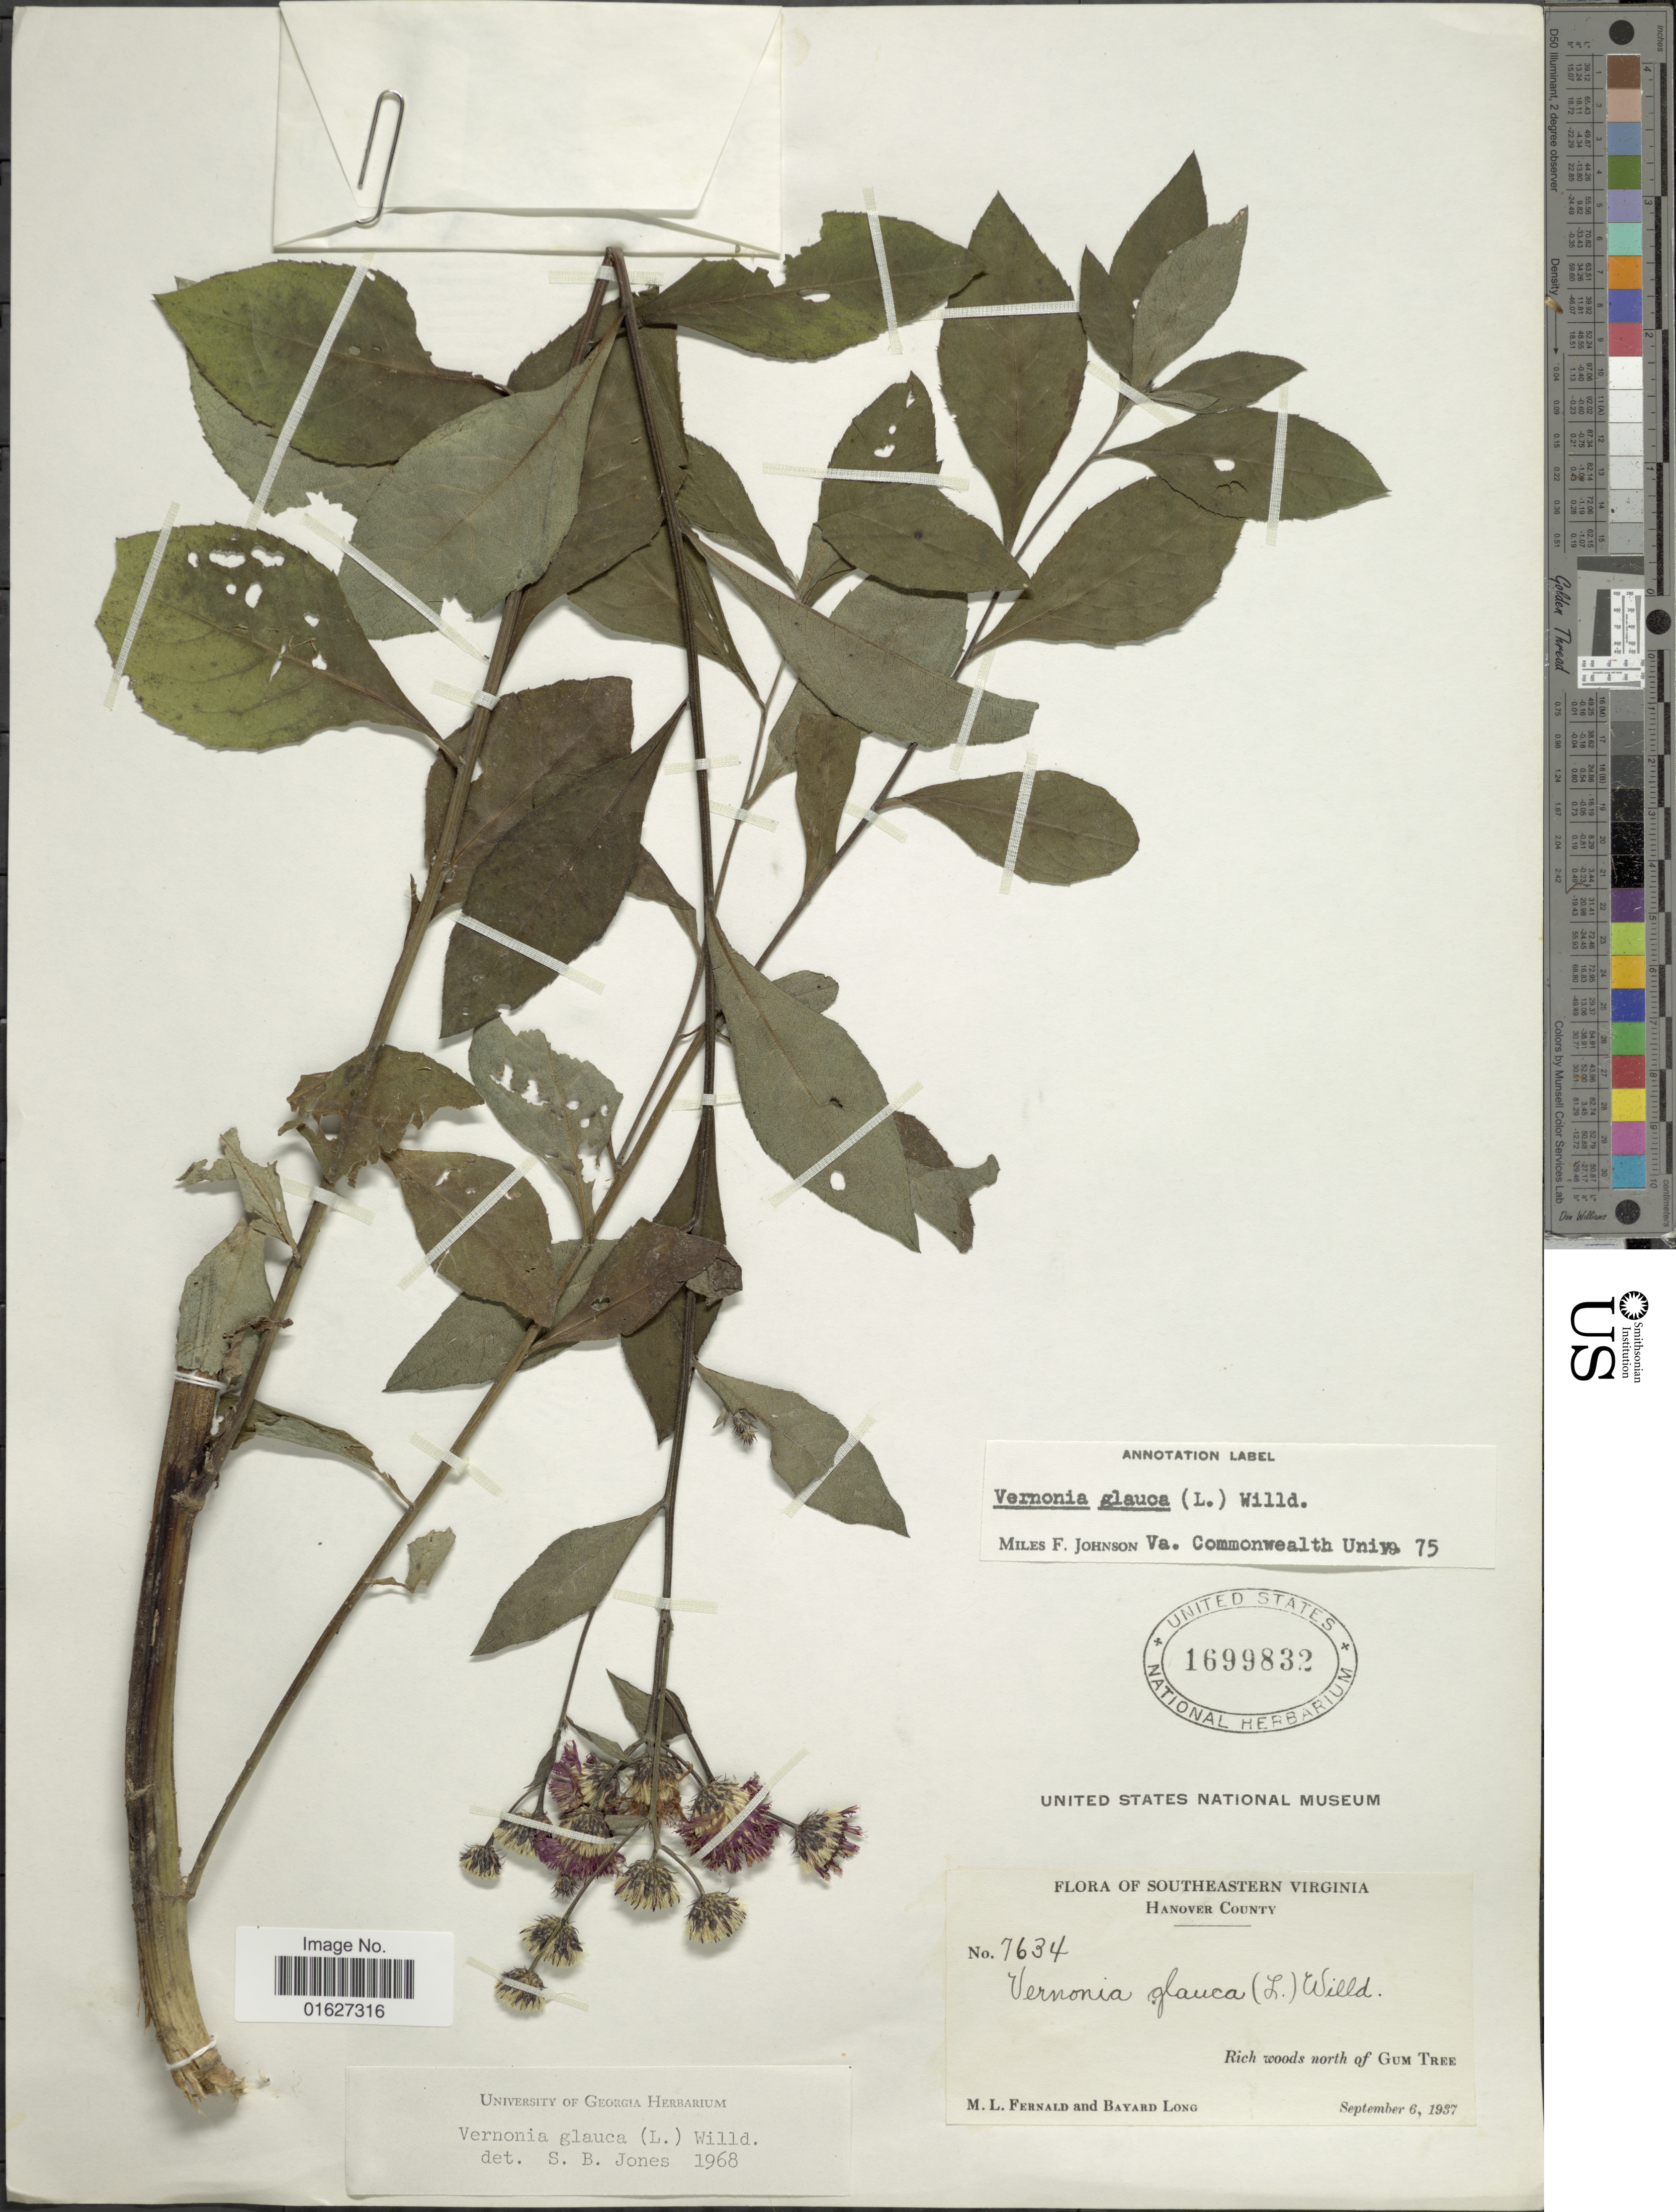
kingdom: Plantae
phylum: Tracheophyta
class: Magnoliopsida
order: Asterales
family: Asteraceae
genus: Vernonia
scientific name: Vernonia glauca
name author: (L.) Willd.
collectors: M. L. Fernald & B. H. Long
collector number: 7634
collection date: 1937-09-06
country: United States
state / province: Virginia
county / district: Hanover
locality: Southeastern Virginia. Hanover County. Rich woods north of Gum Tree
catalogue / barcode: US 1699832